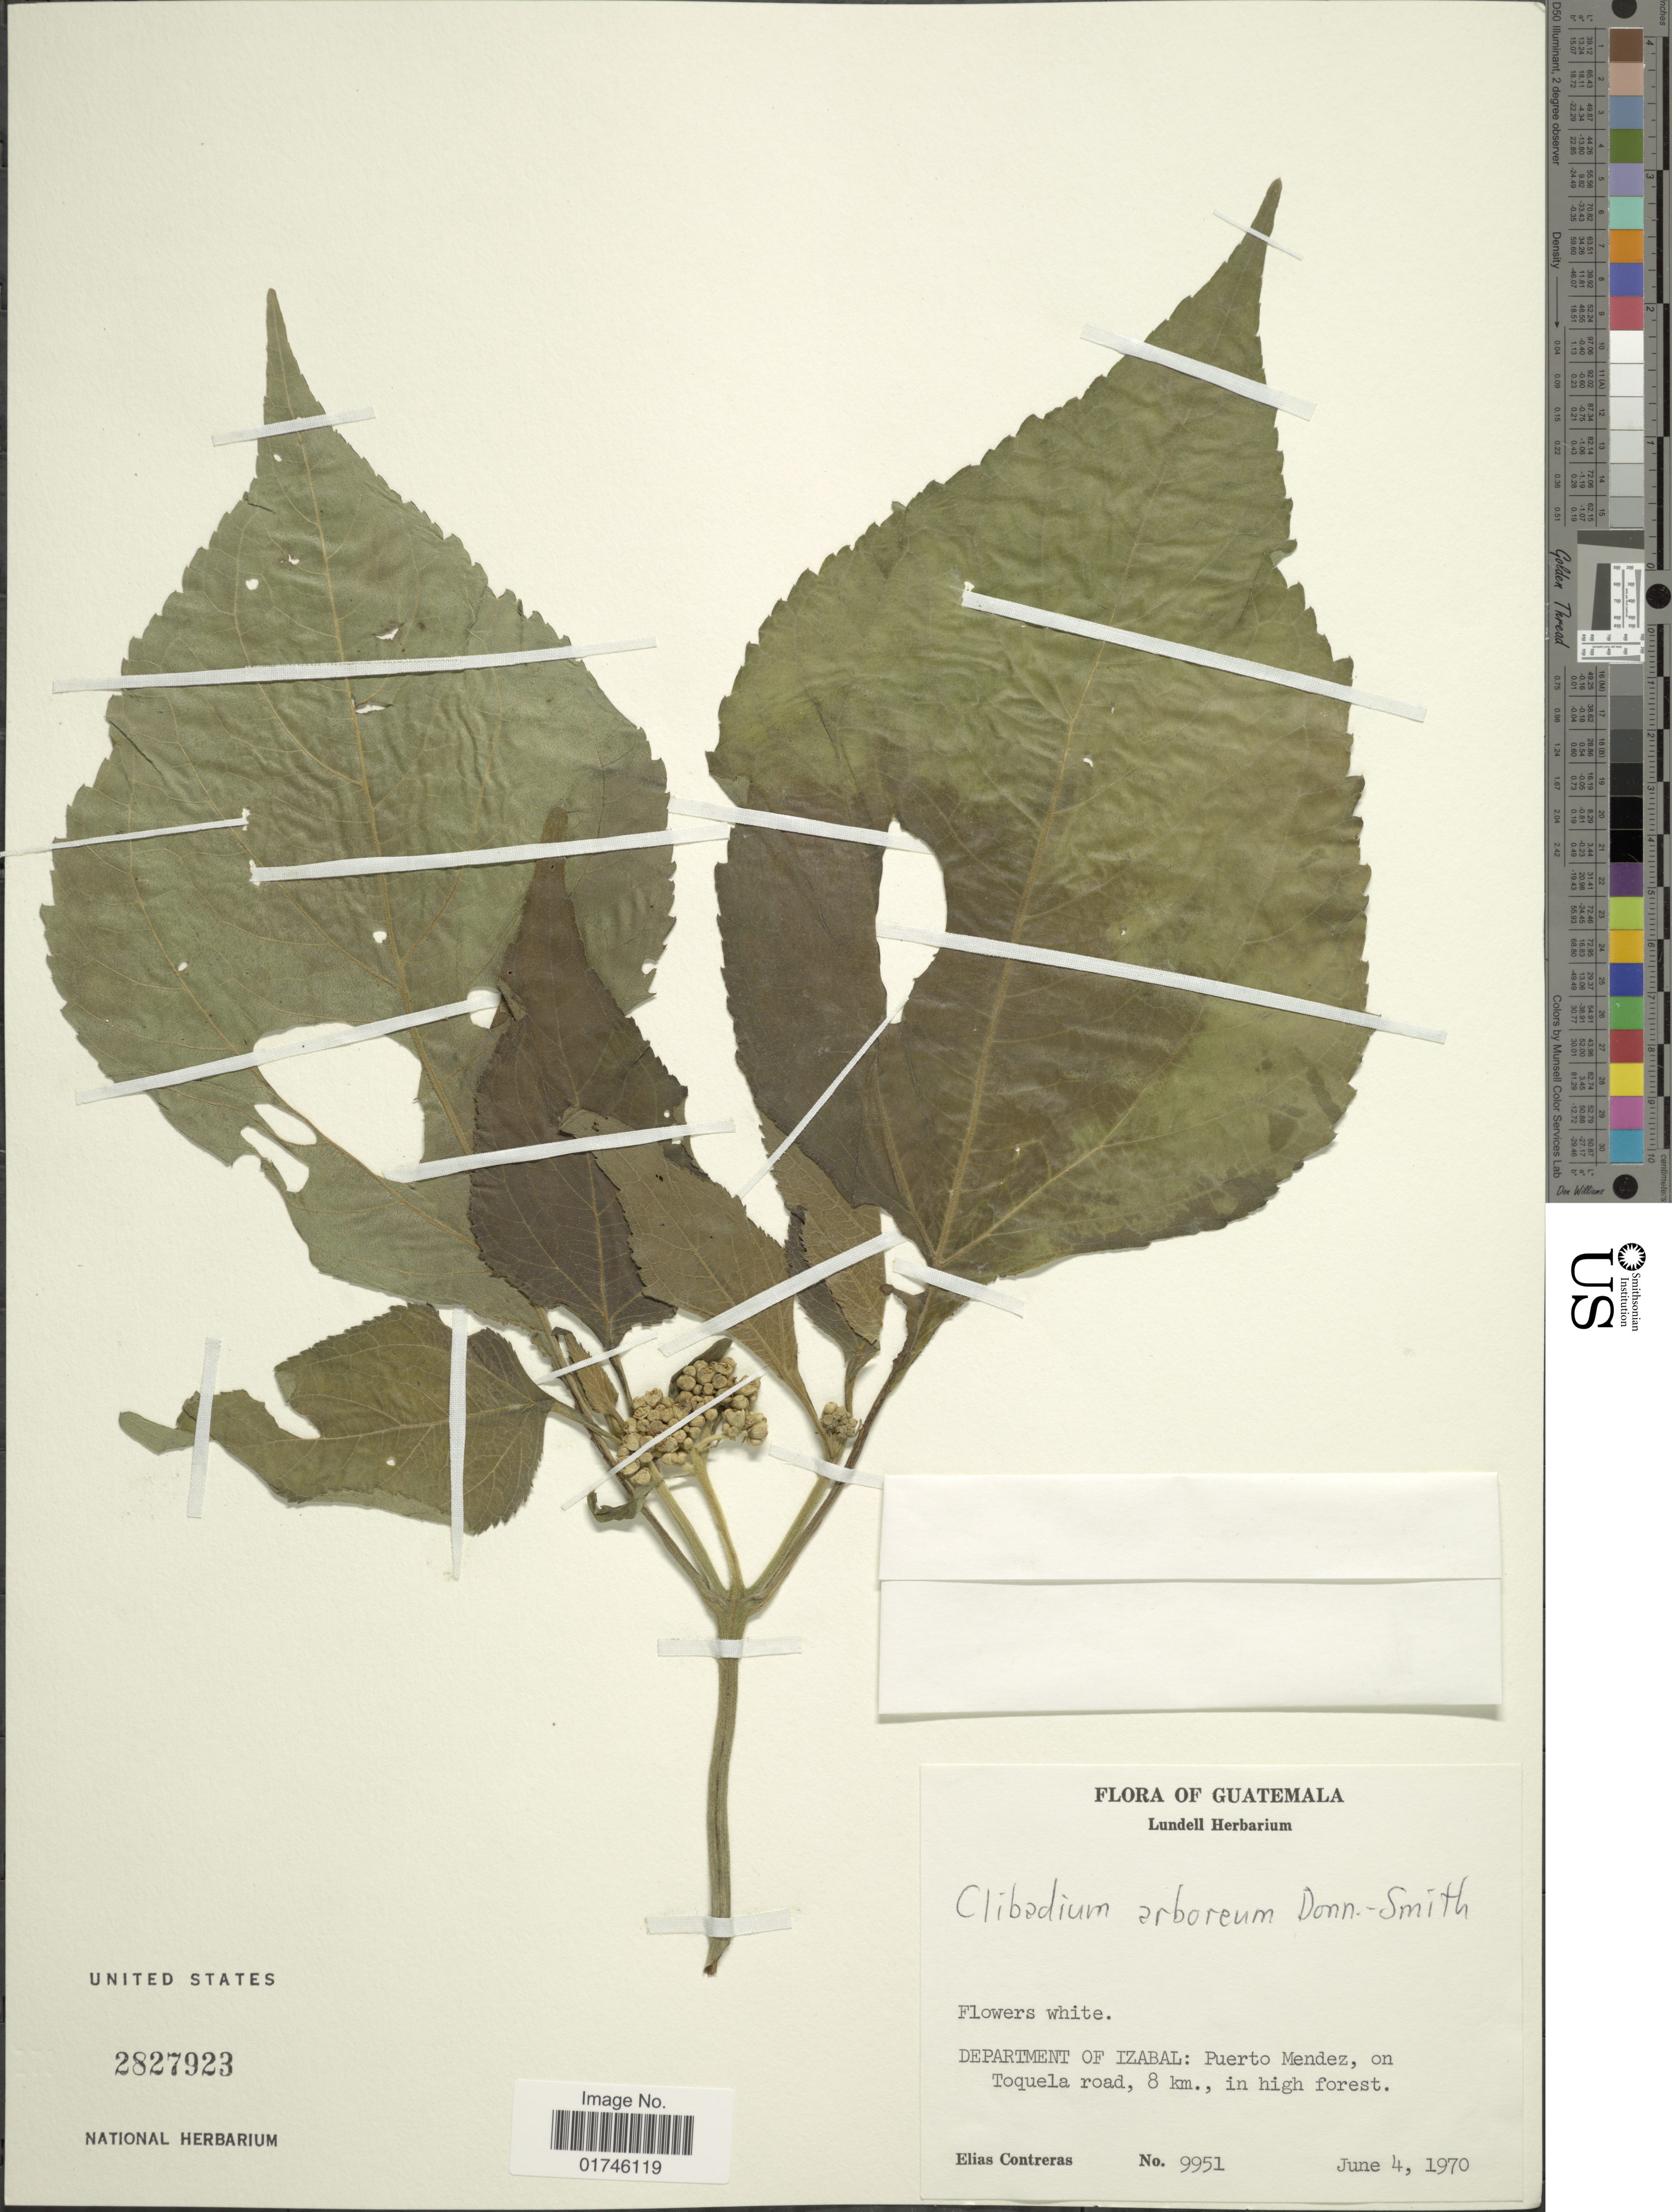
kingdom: Plantae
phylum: Tracheophyta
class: Magnoliopsida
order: Asterales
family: Asteraceae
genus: Clibadium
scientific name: Clibadium arboreum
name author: Donn. Sm.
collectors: E. Contreras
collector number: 9951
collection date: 1970-06-04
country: Guatemala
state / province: El Petén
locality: Department of Peten:Puerto mendez, on Toquela road, 8 km .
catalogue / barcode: US 2827923